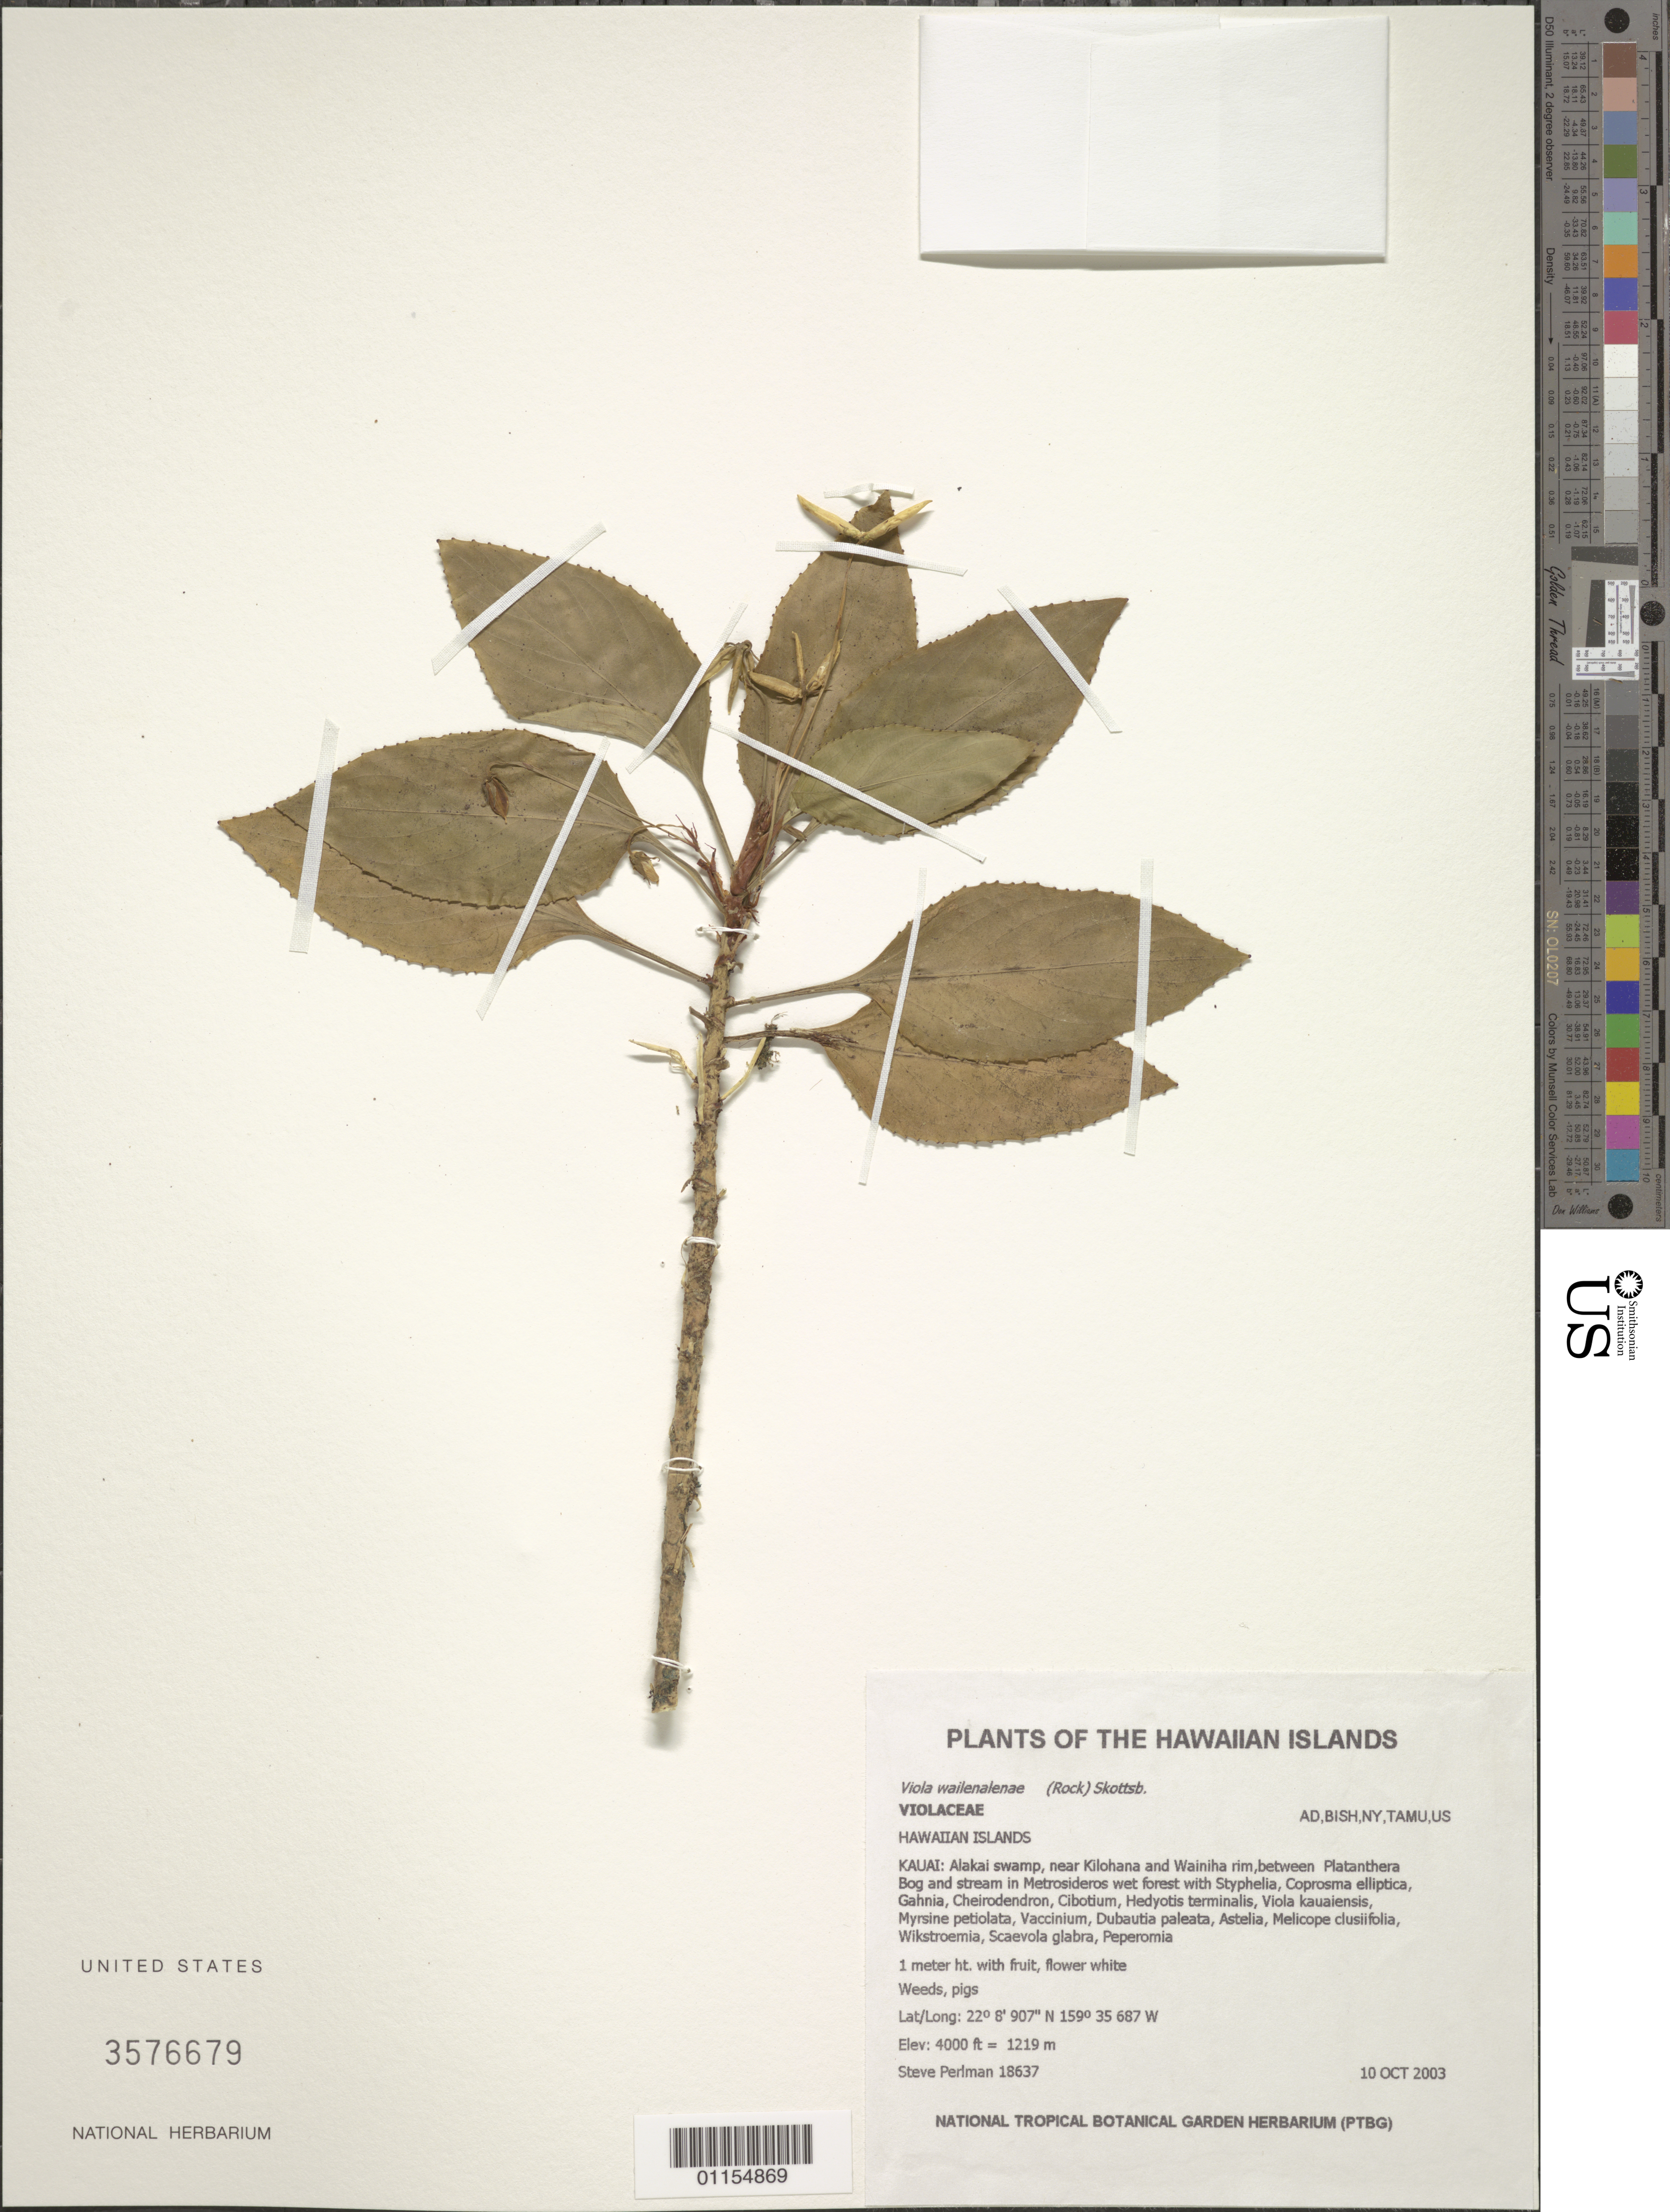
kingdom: Plantae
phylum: Tracheophyta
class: Magnoliopsida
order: Malpighiales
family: Violaceae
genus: Viola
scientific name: Viola wailenalenae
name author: (Rock) Skottsb.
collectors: S. P. Perlman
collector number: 18637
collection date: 2003-10-10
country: United States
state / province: Hawaii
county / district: Kauai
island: Kaua'i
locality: Alakai Swamp, near Kilohana and Wainiha rim, between Platanthera Bog and stream.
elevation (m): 1219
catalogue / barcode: US 3576679